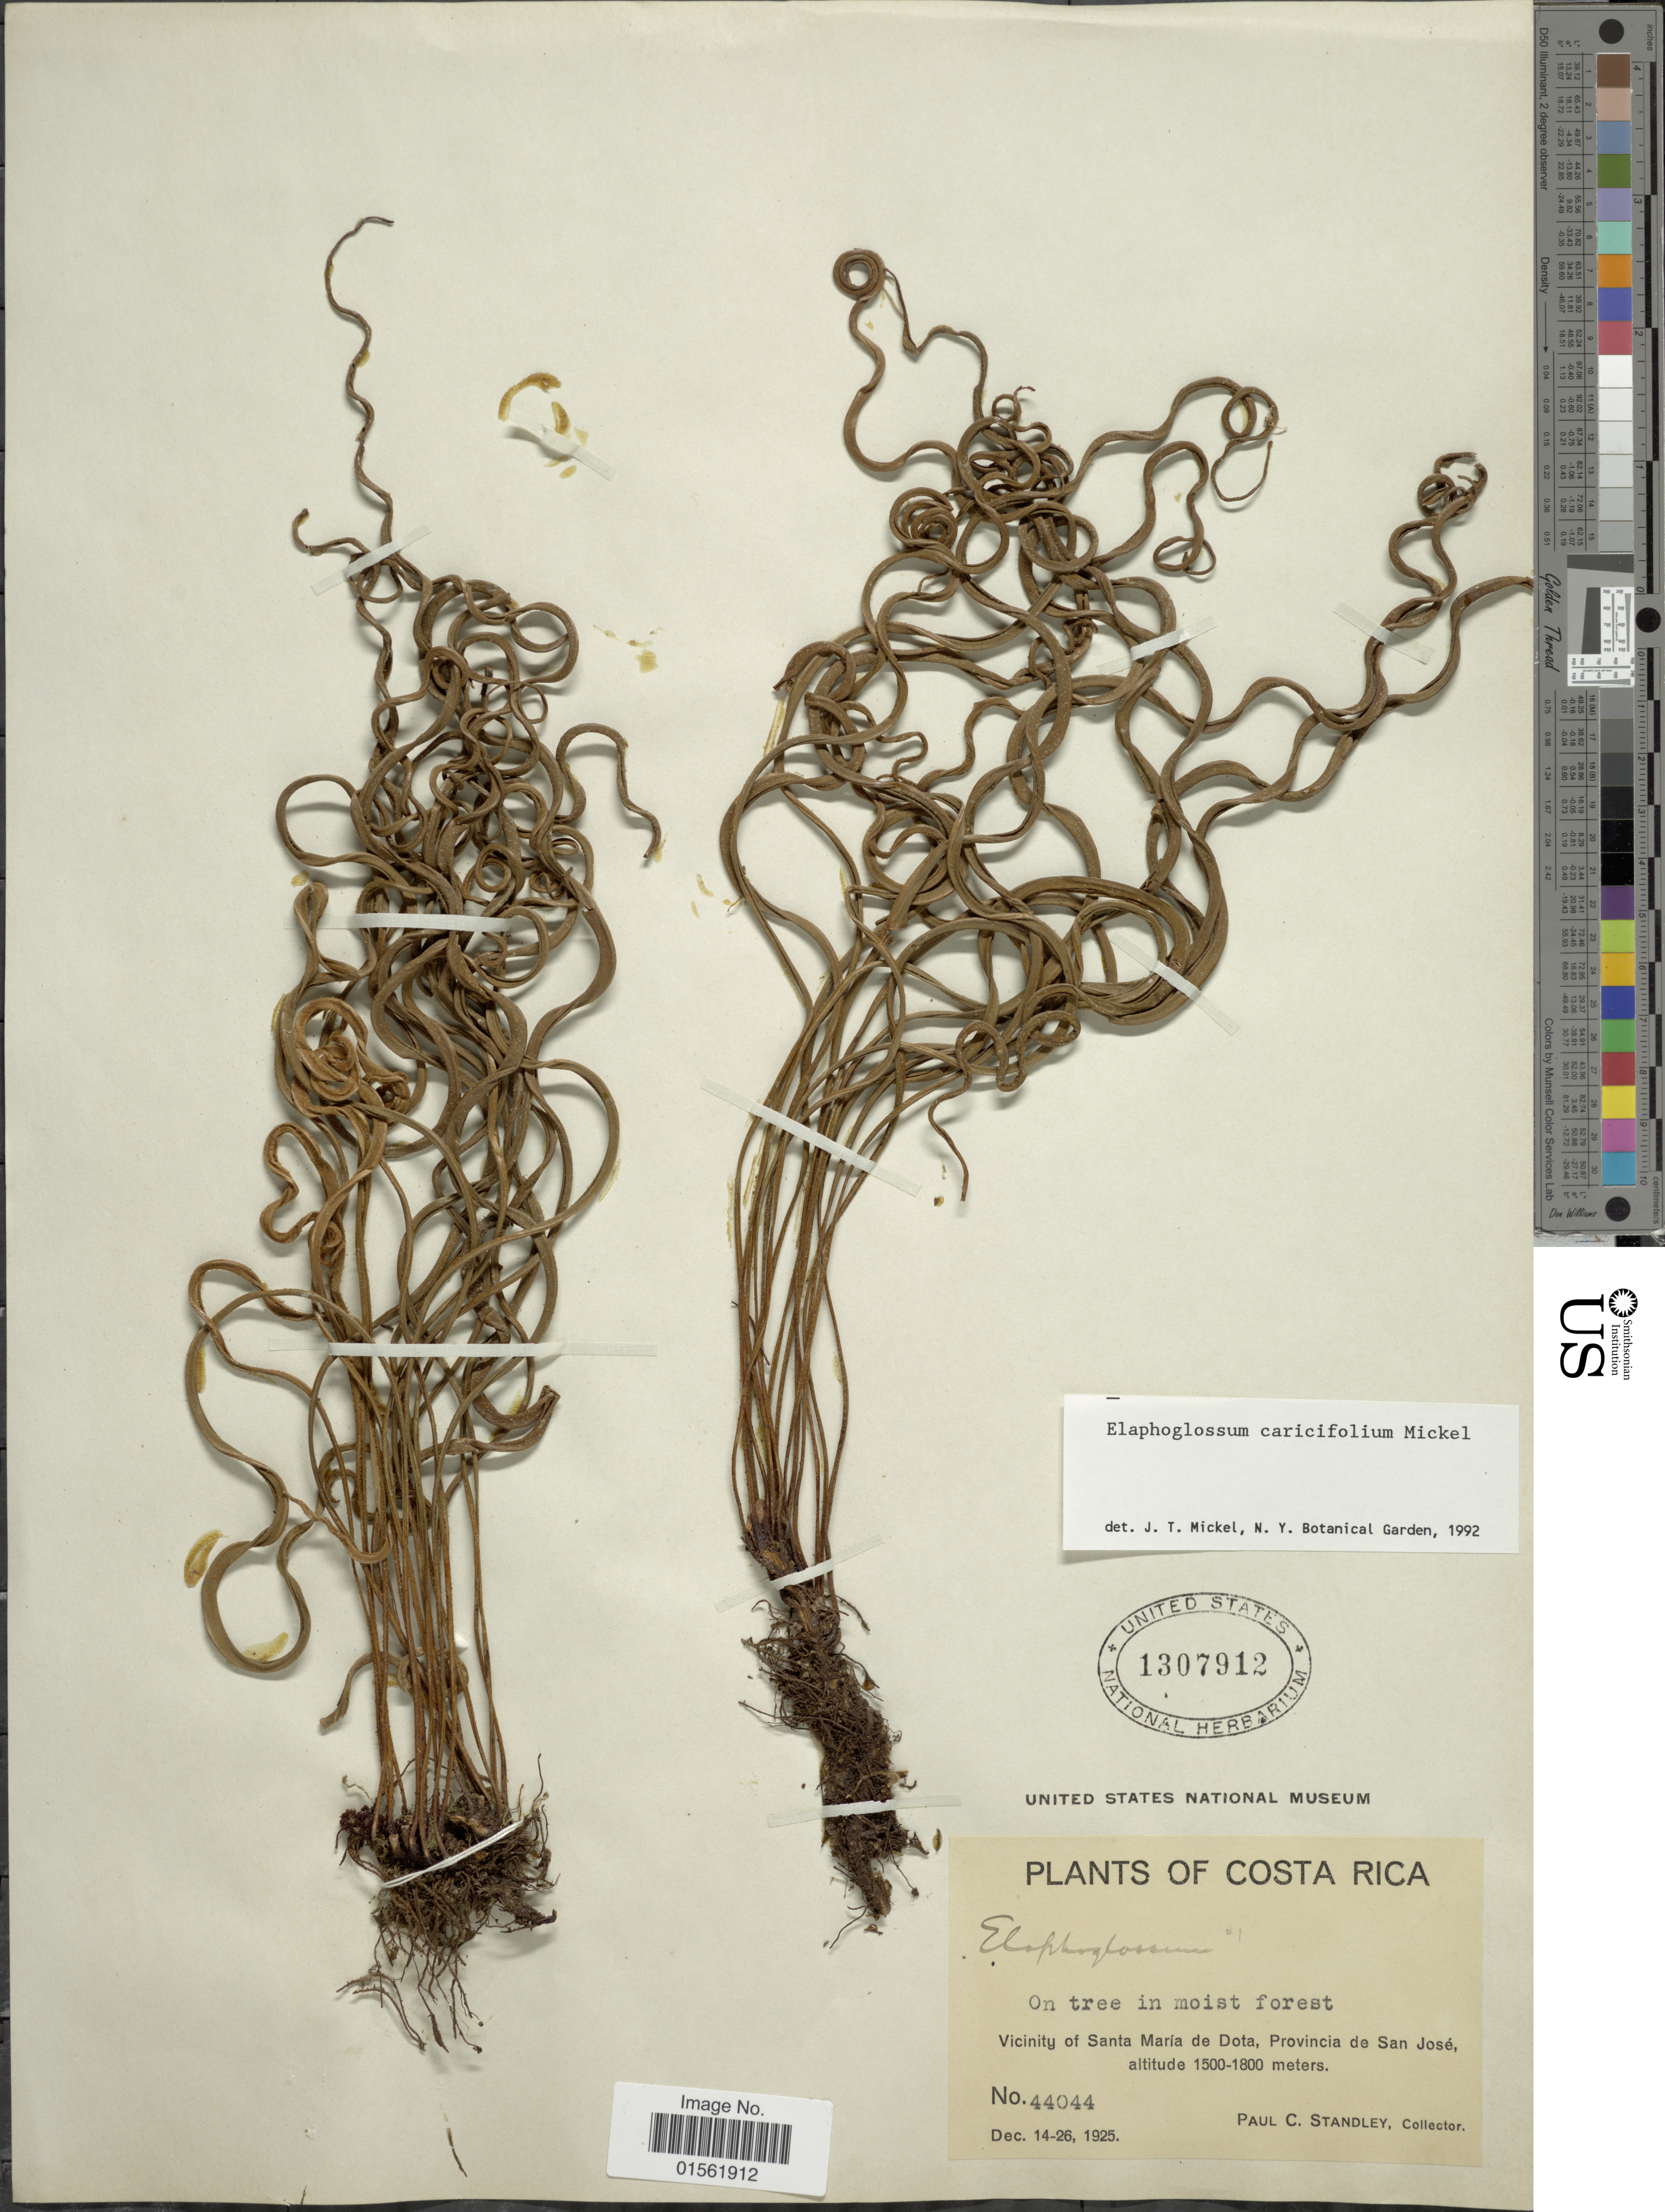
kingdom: Plantae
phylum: Tracheophyta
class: Polypodiopsida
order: Polypodiales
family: Dryopteridaceae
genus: Elaphoglossum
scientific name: Elaphoglossum caricifolium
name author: Mickel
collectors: P. C. Standley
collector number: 44044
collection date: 1925-12-14/1925-12-26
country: Costa Rica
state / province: San José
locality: Vicinity of Santa Maria de Dota, Provincia de San Jose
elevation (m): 1500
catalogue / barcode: US 1307912